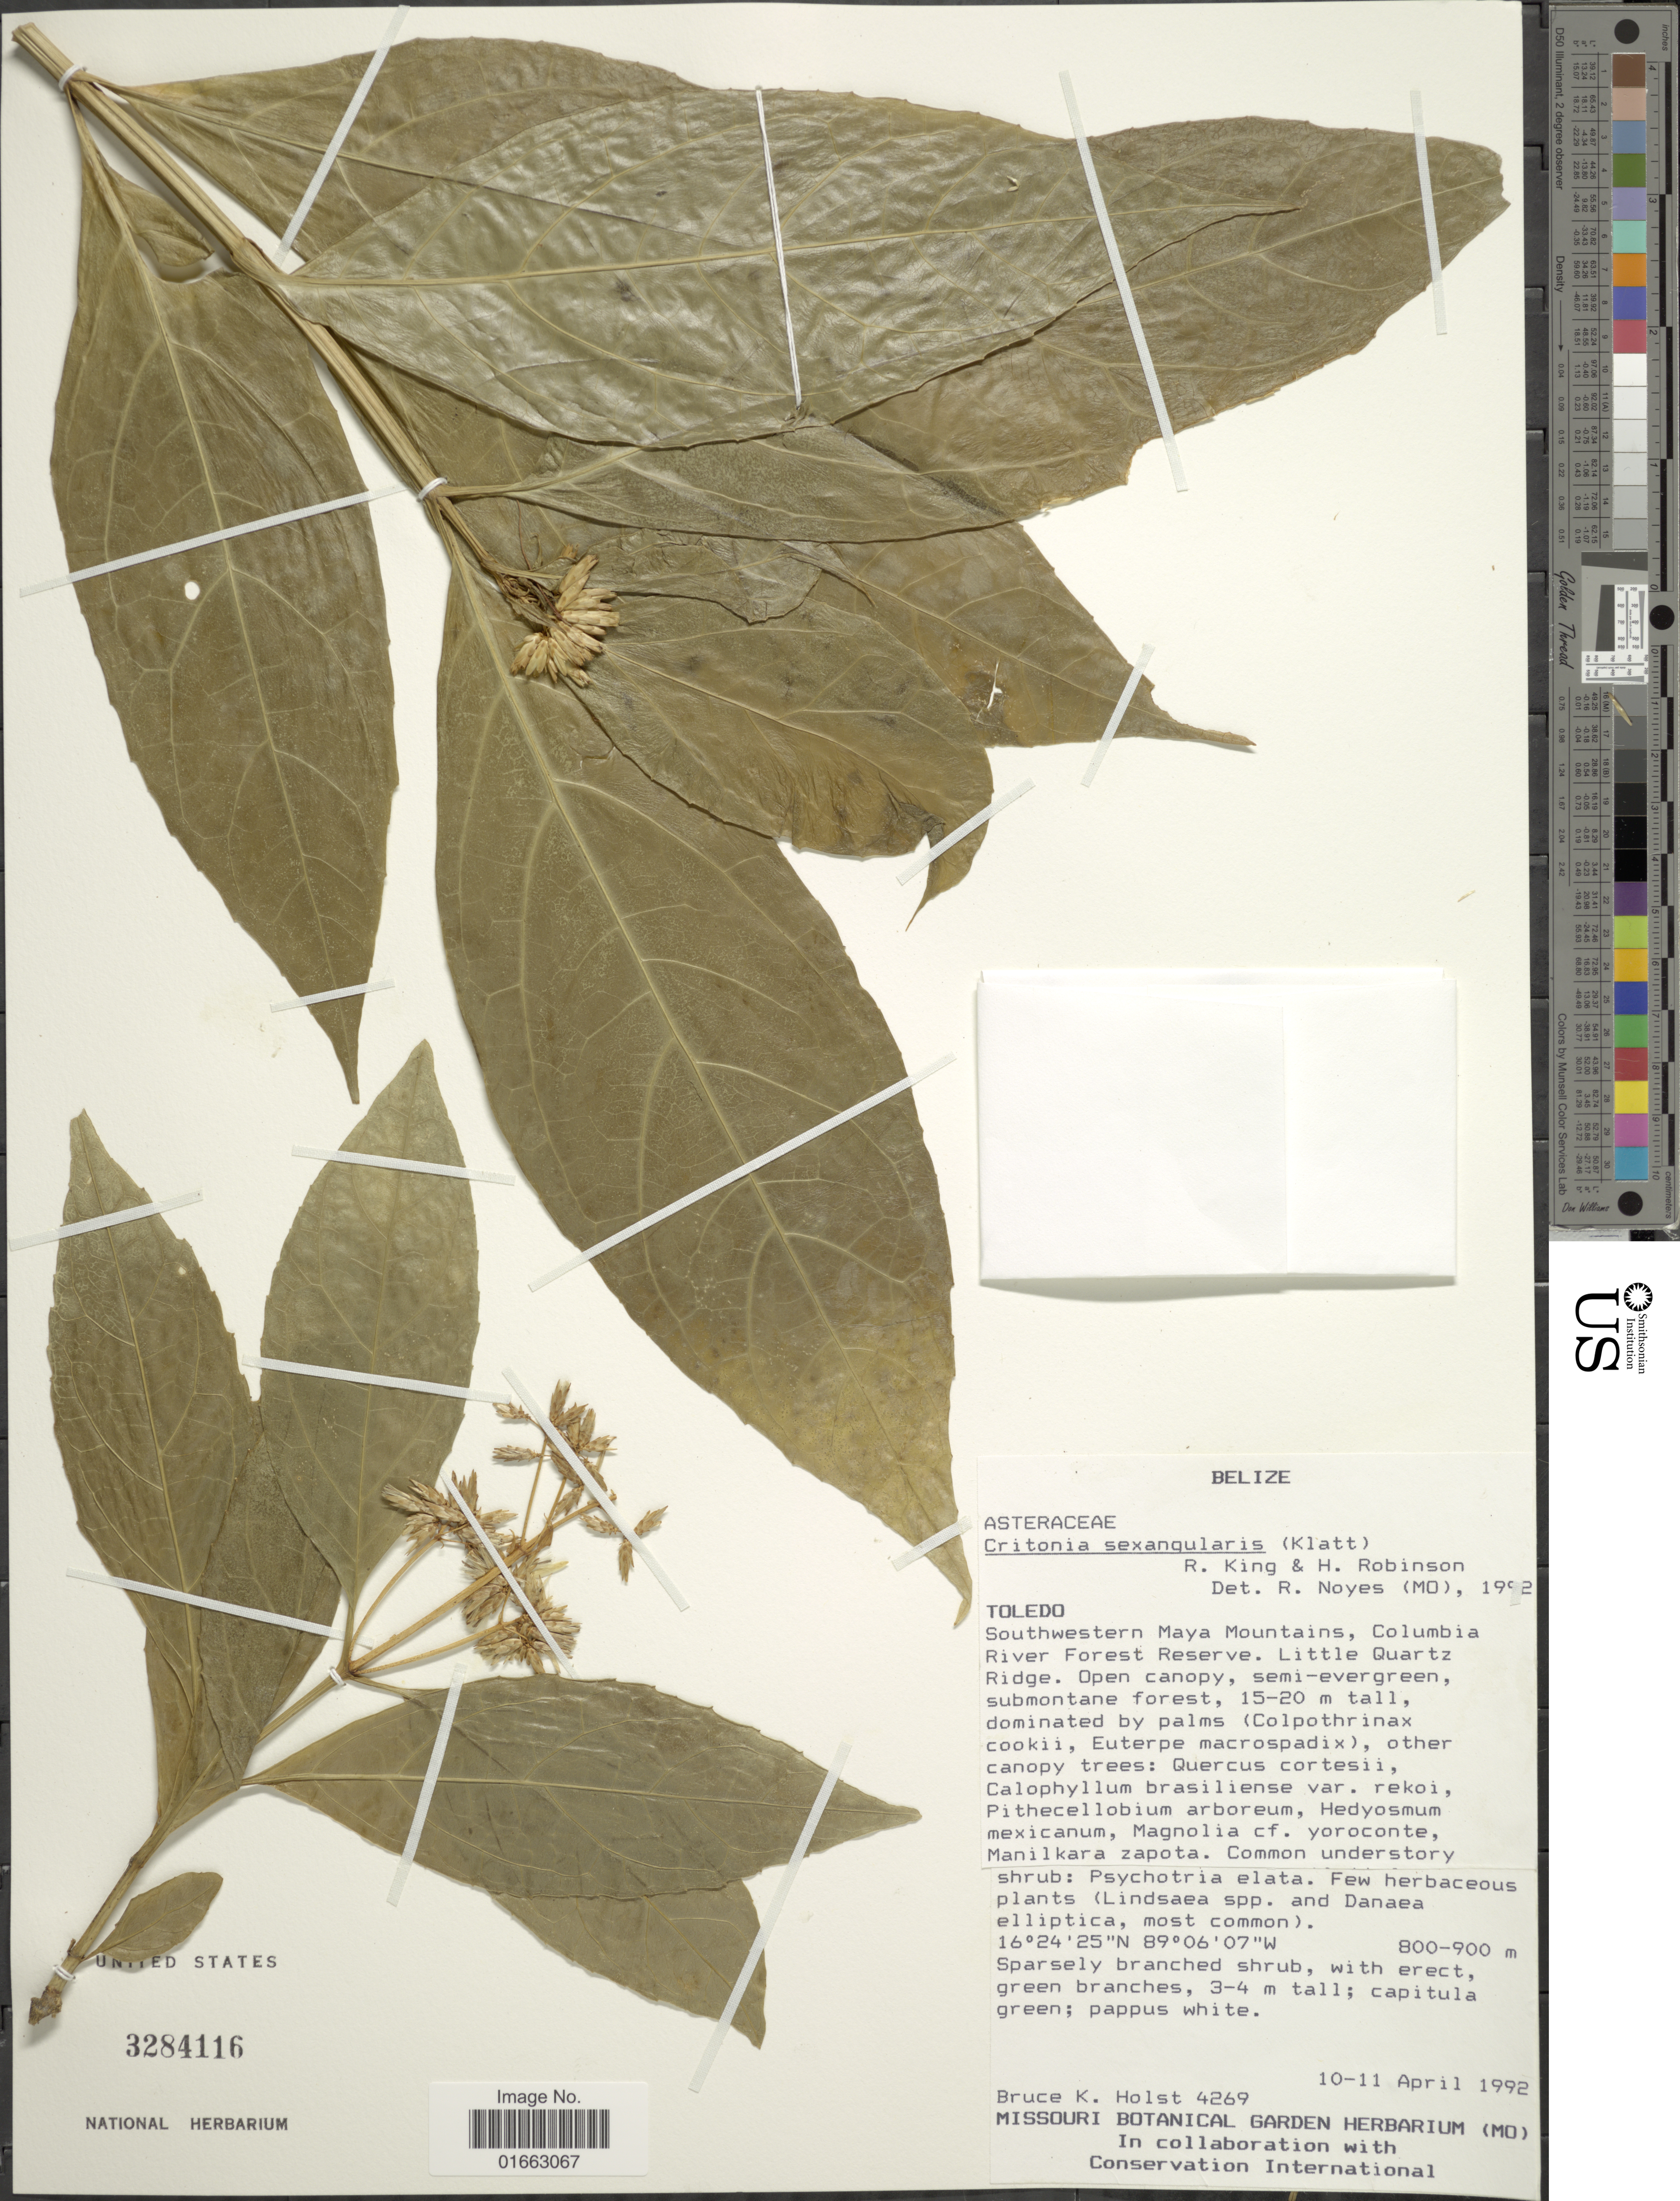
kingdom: Plantae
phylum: Tracheophyta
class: Magnoliopsida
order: Asterales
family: Asteraceae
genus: Critonia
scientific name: Critonia sexangularis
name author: (Klatt) R.M. King & H. Rob.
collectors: B. Holst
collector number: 4269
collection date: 1992-04-10/1992-04-11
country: Belize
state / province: Toledo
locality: Southwestern Maya Mountains, Colombia River Forest Reserve, Little Quarts Ridge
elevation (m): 800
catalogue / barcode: US 3284116